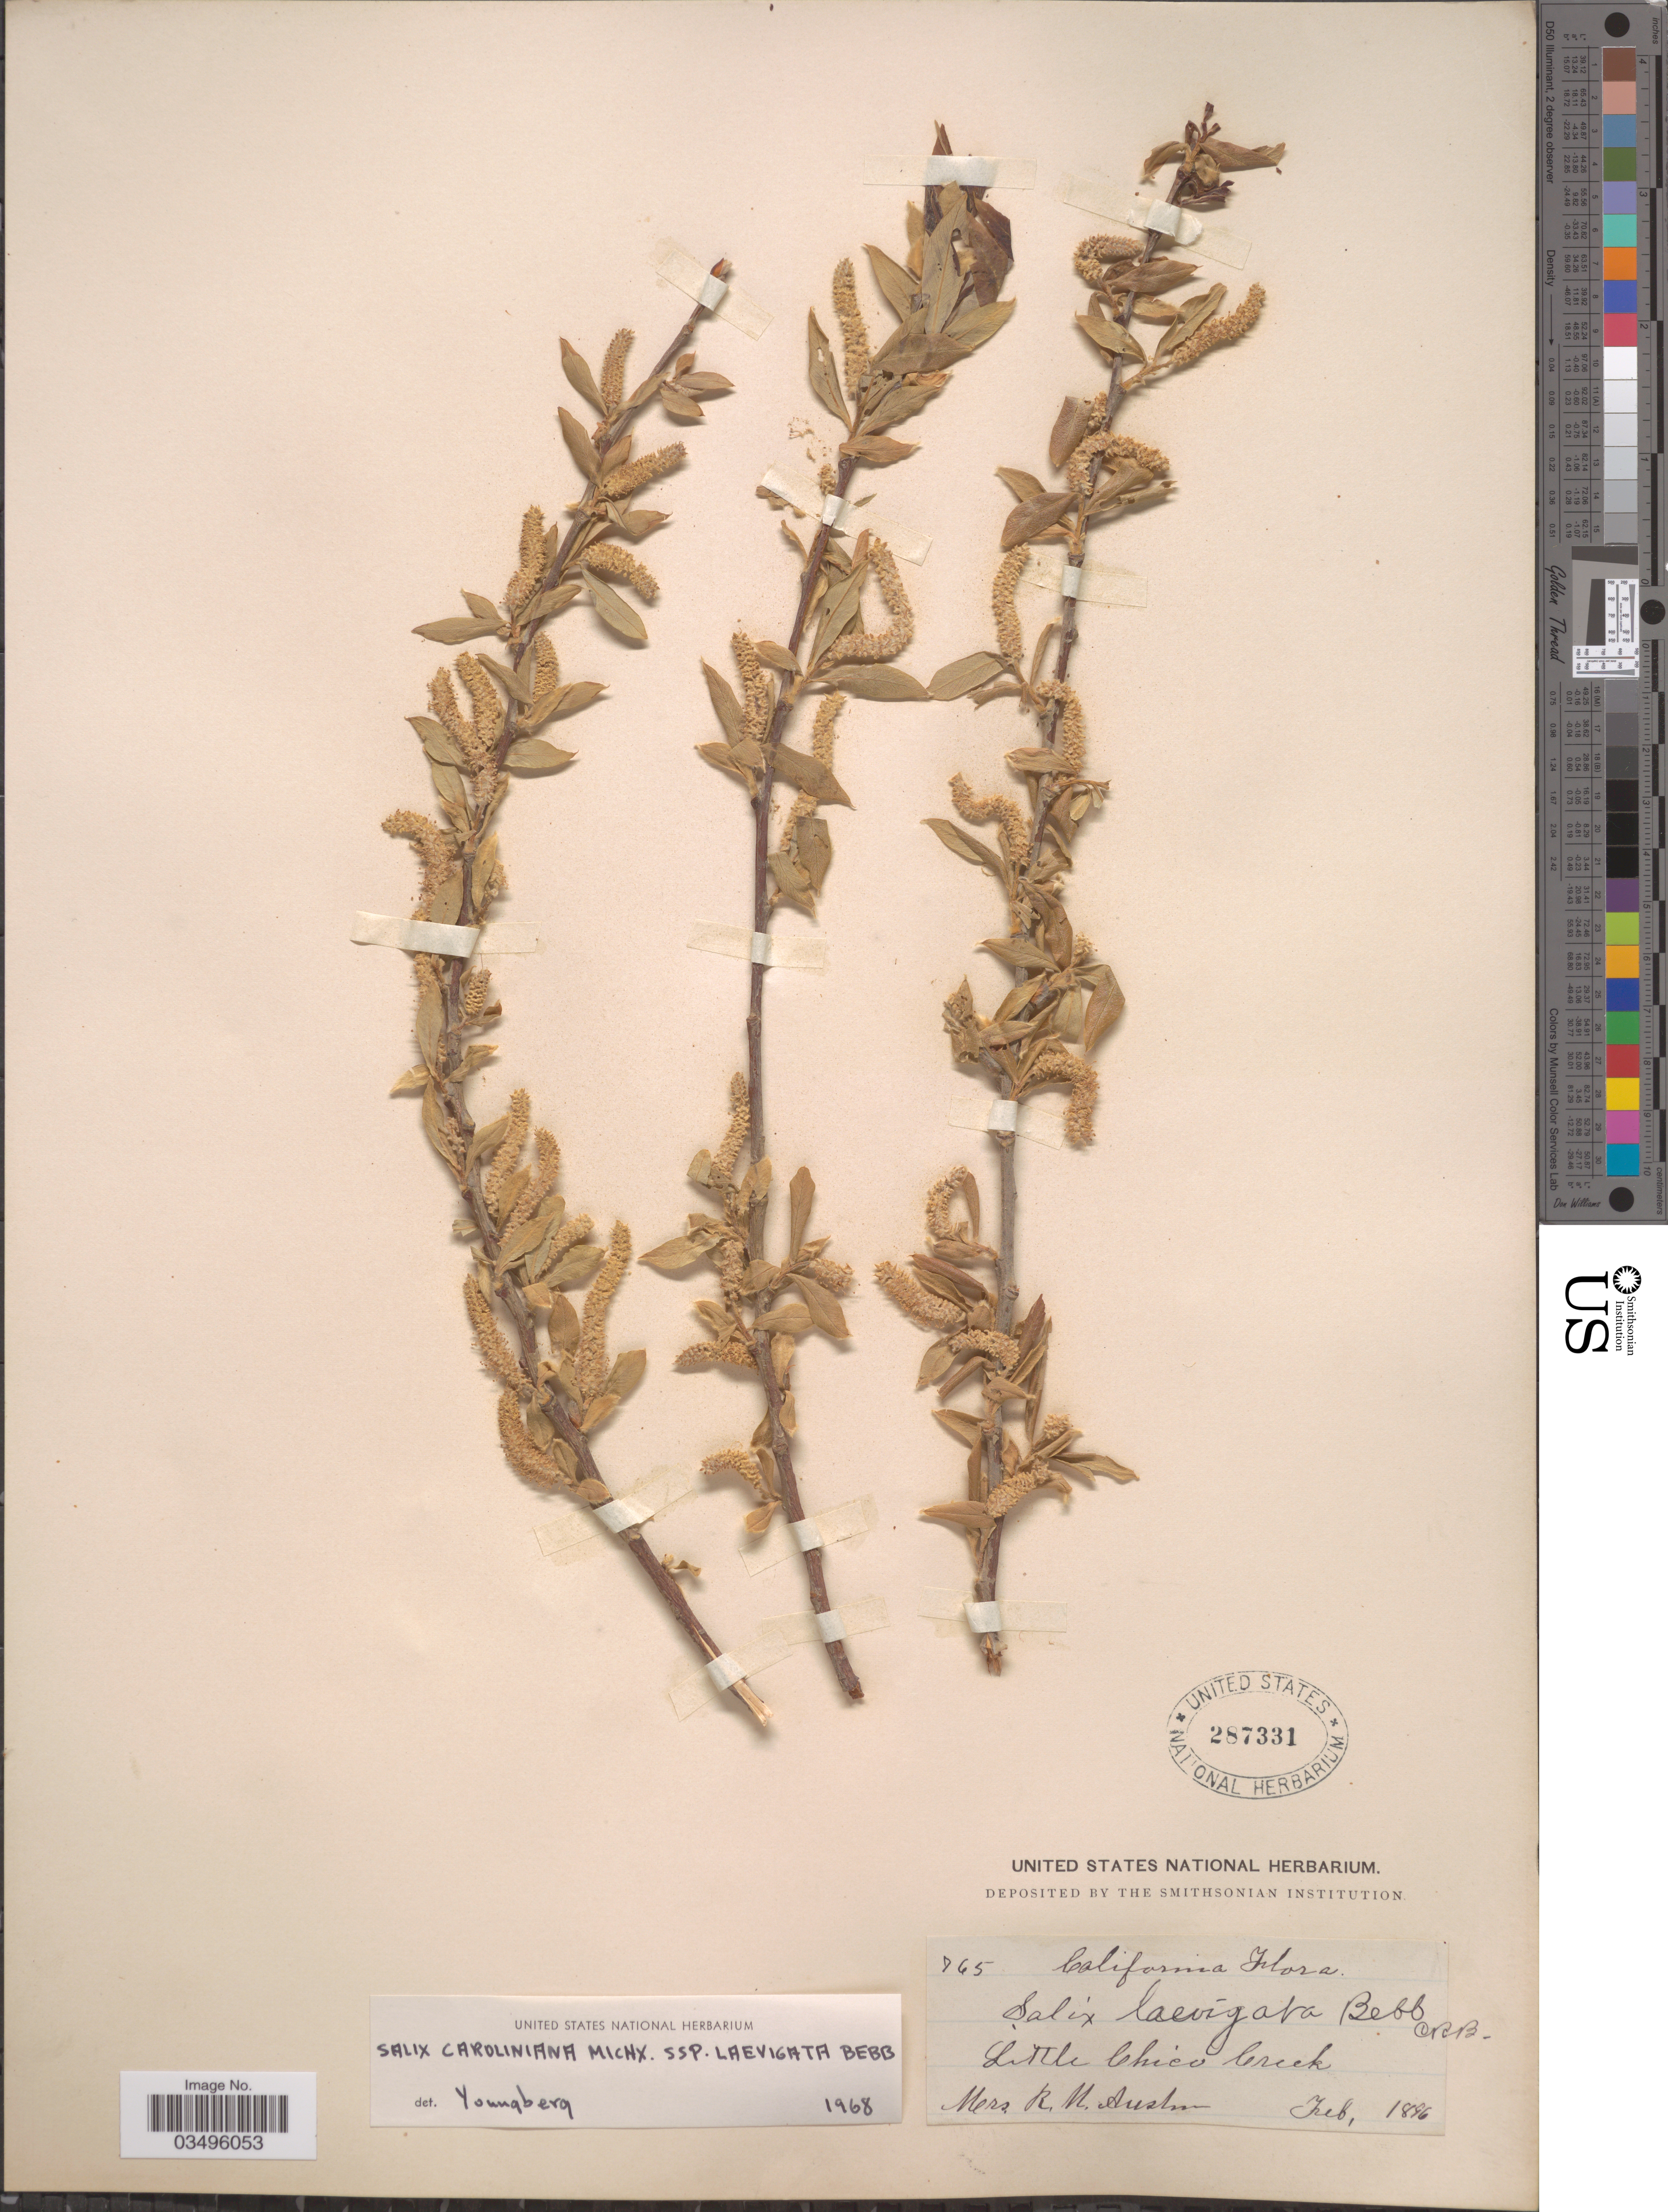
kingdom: Plantae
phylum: Tracheophyta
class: Magnoliopsida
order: Malpighiales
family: Salicaceae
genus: Salix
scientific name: Salix caroliniana subsp. laevigata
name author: Bebb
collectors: R. Austin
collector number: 765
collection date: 1896-02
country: United States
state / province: California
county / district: Butte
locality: Little Chico Creek.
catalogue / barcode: US 287331